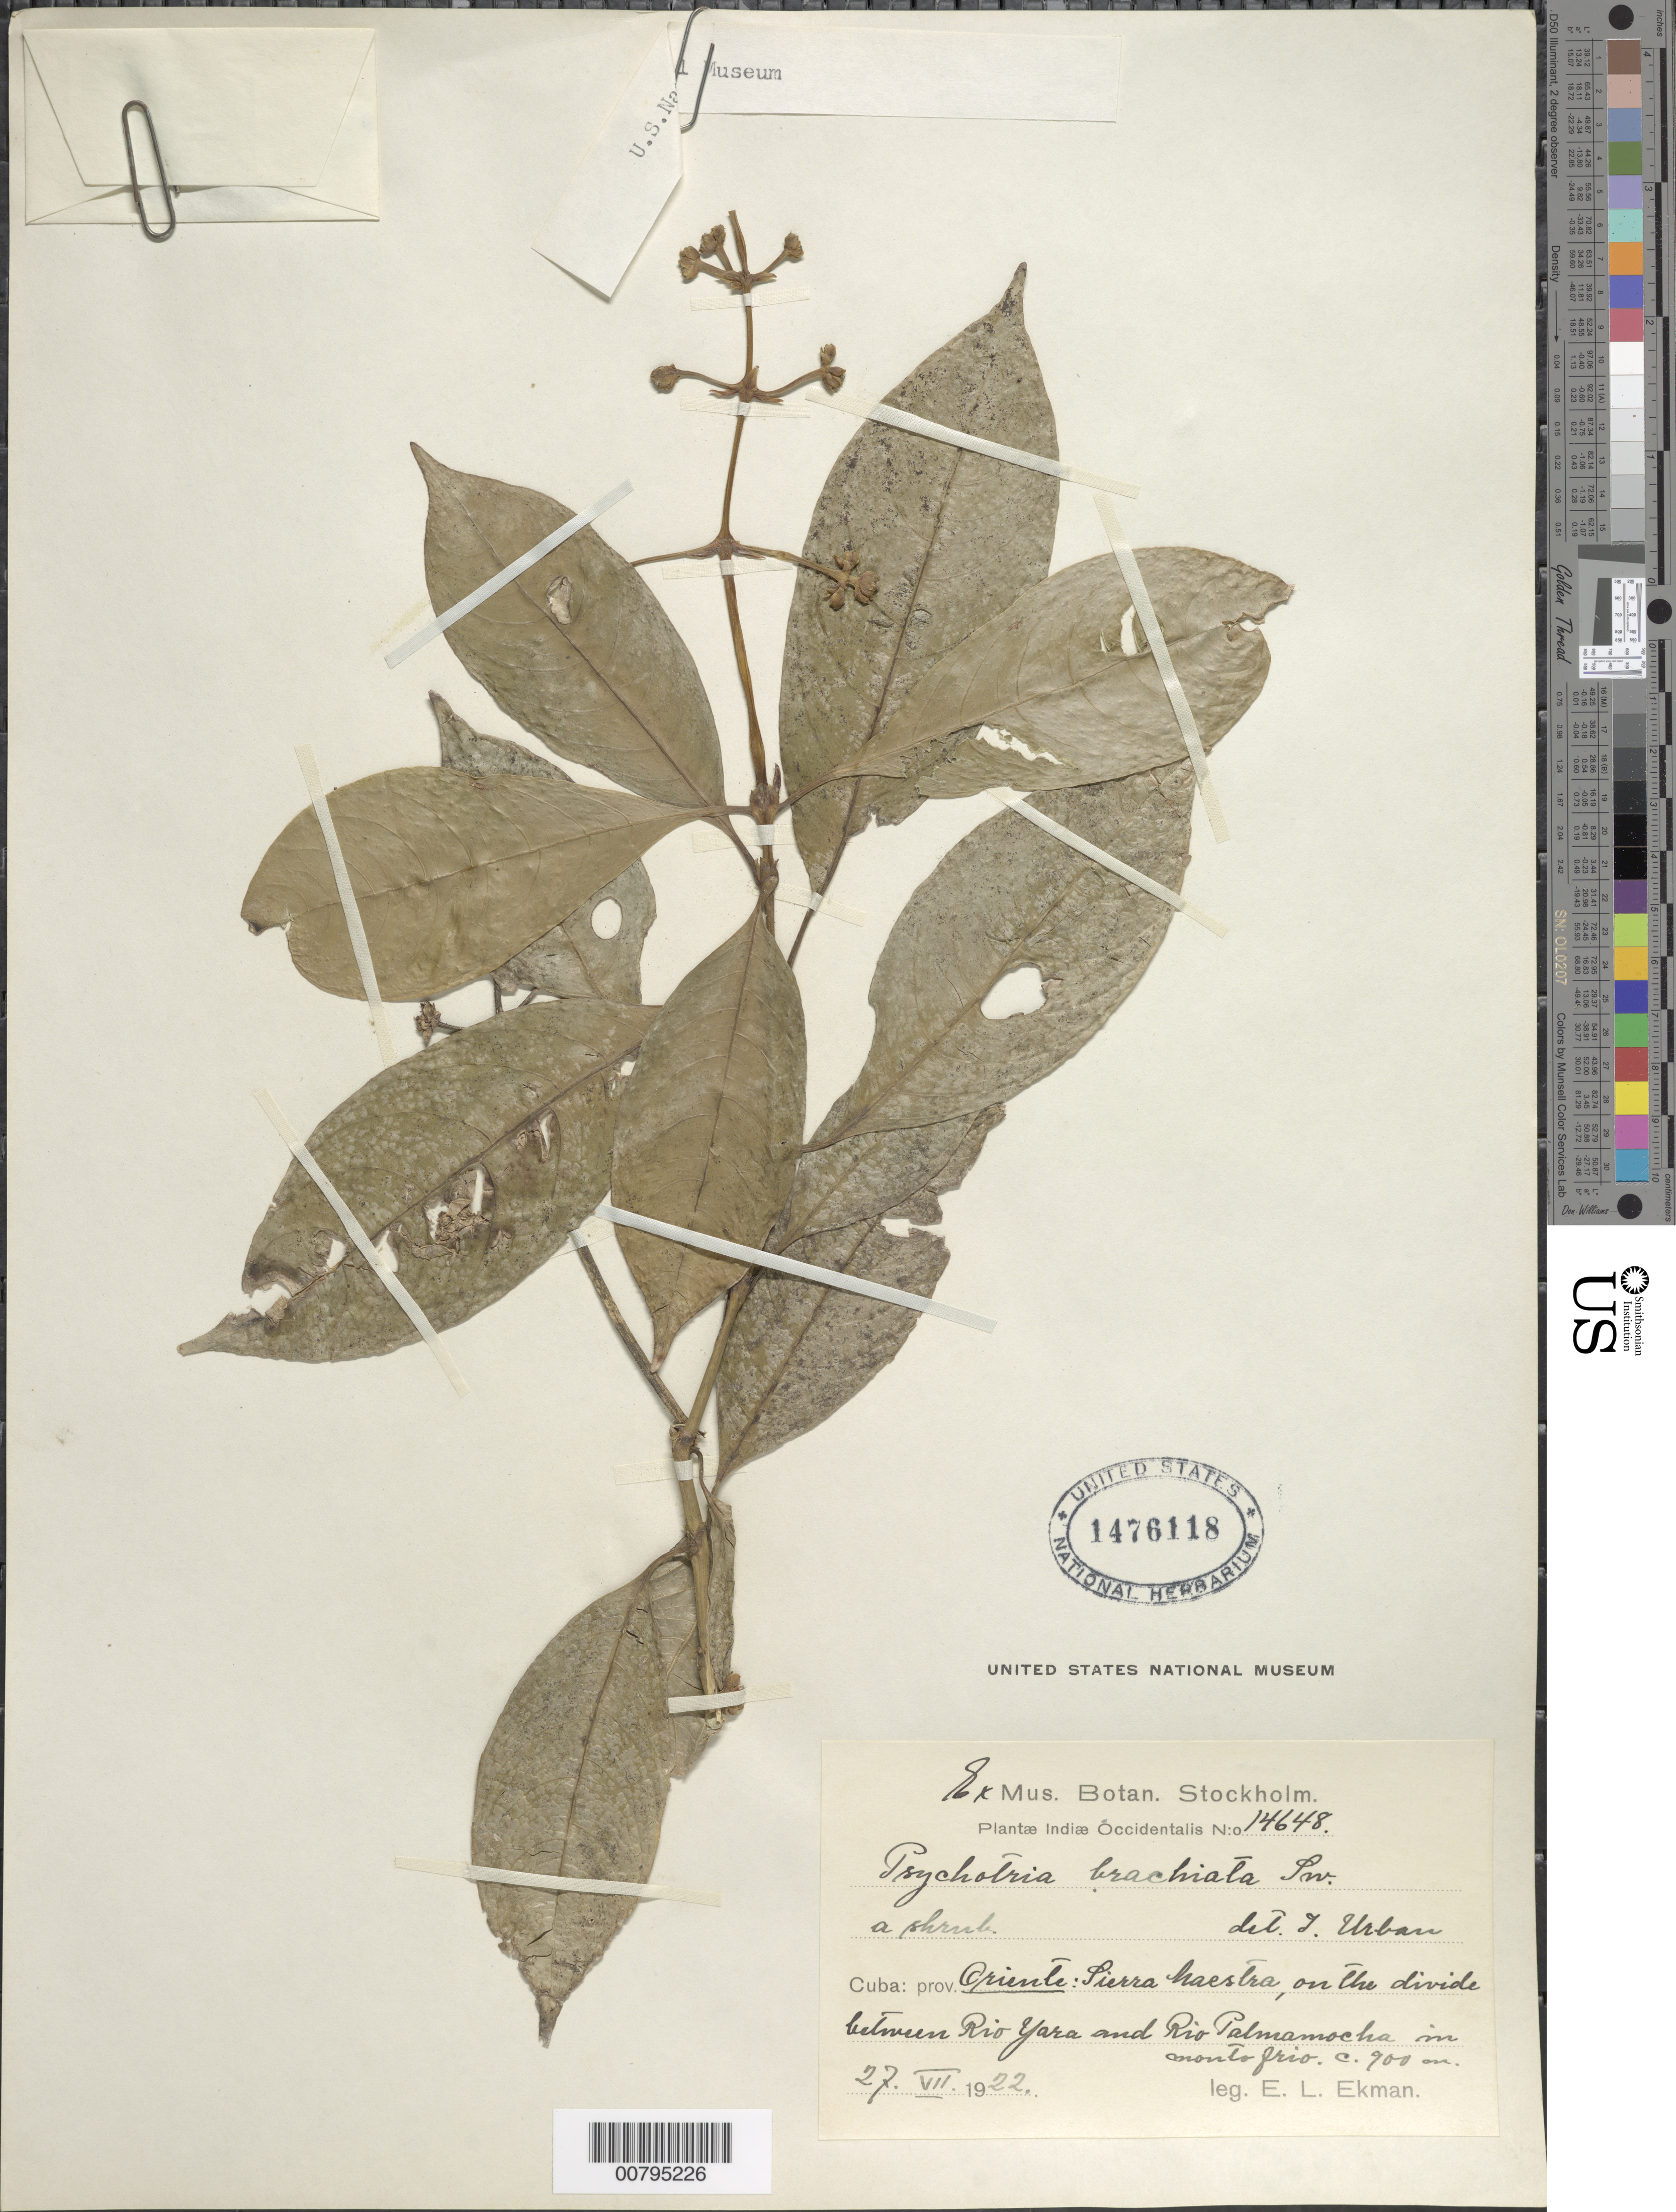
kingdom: Plantae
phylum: Tracheophyta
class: Magnoliopsida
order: Gentianales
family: Rubiaceae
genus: Psychotria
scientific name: Psychotria brachiata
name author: Sw.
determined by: Urban, Ignatz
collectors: E. L. Ekman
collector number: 14648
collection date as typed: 27 Jul 1922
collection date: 1922-07-27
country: Cuba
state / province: Oriente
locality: Sierra Maestra, on the divide between Rio Yara and Rio Palmamocha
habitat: In monto frio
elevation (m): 900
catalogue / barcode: US 1476118